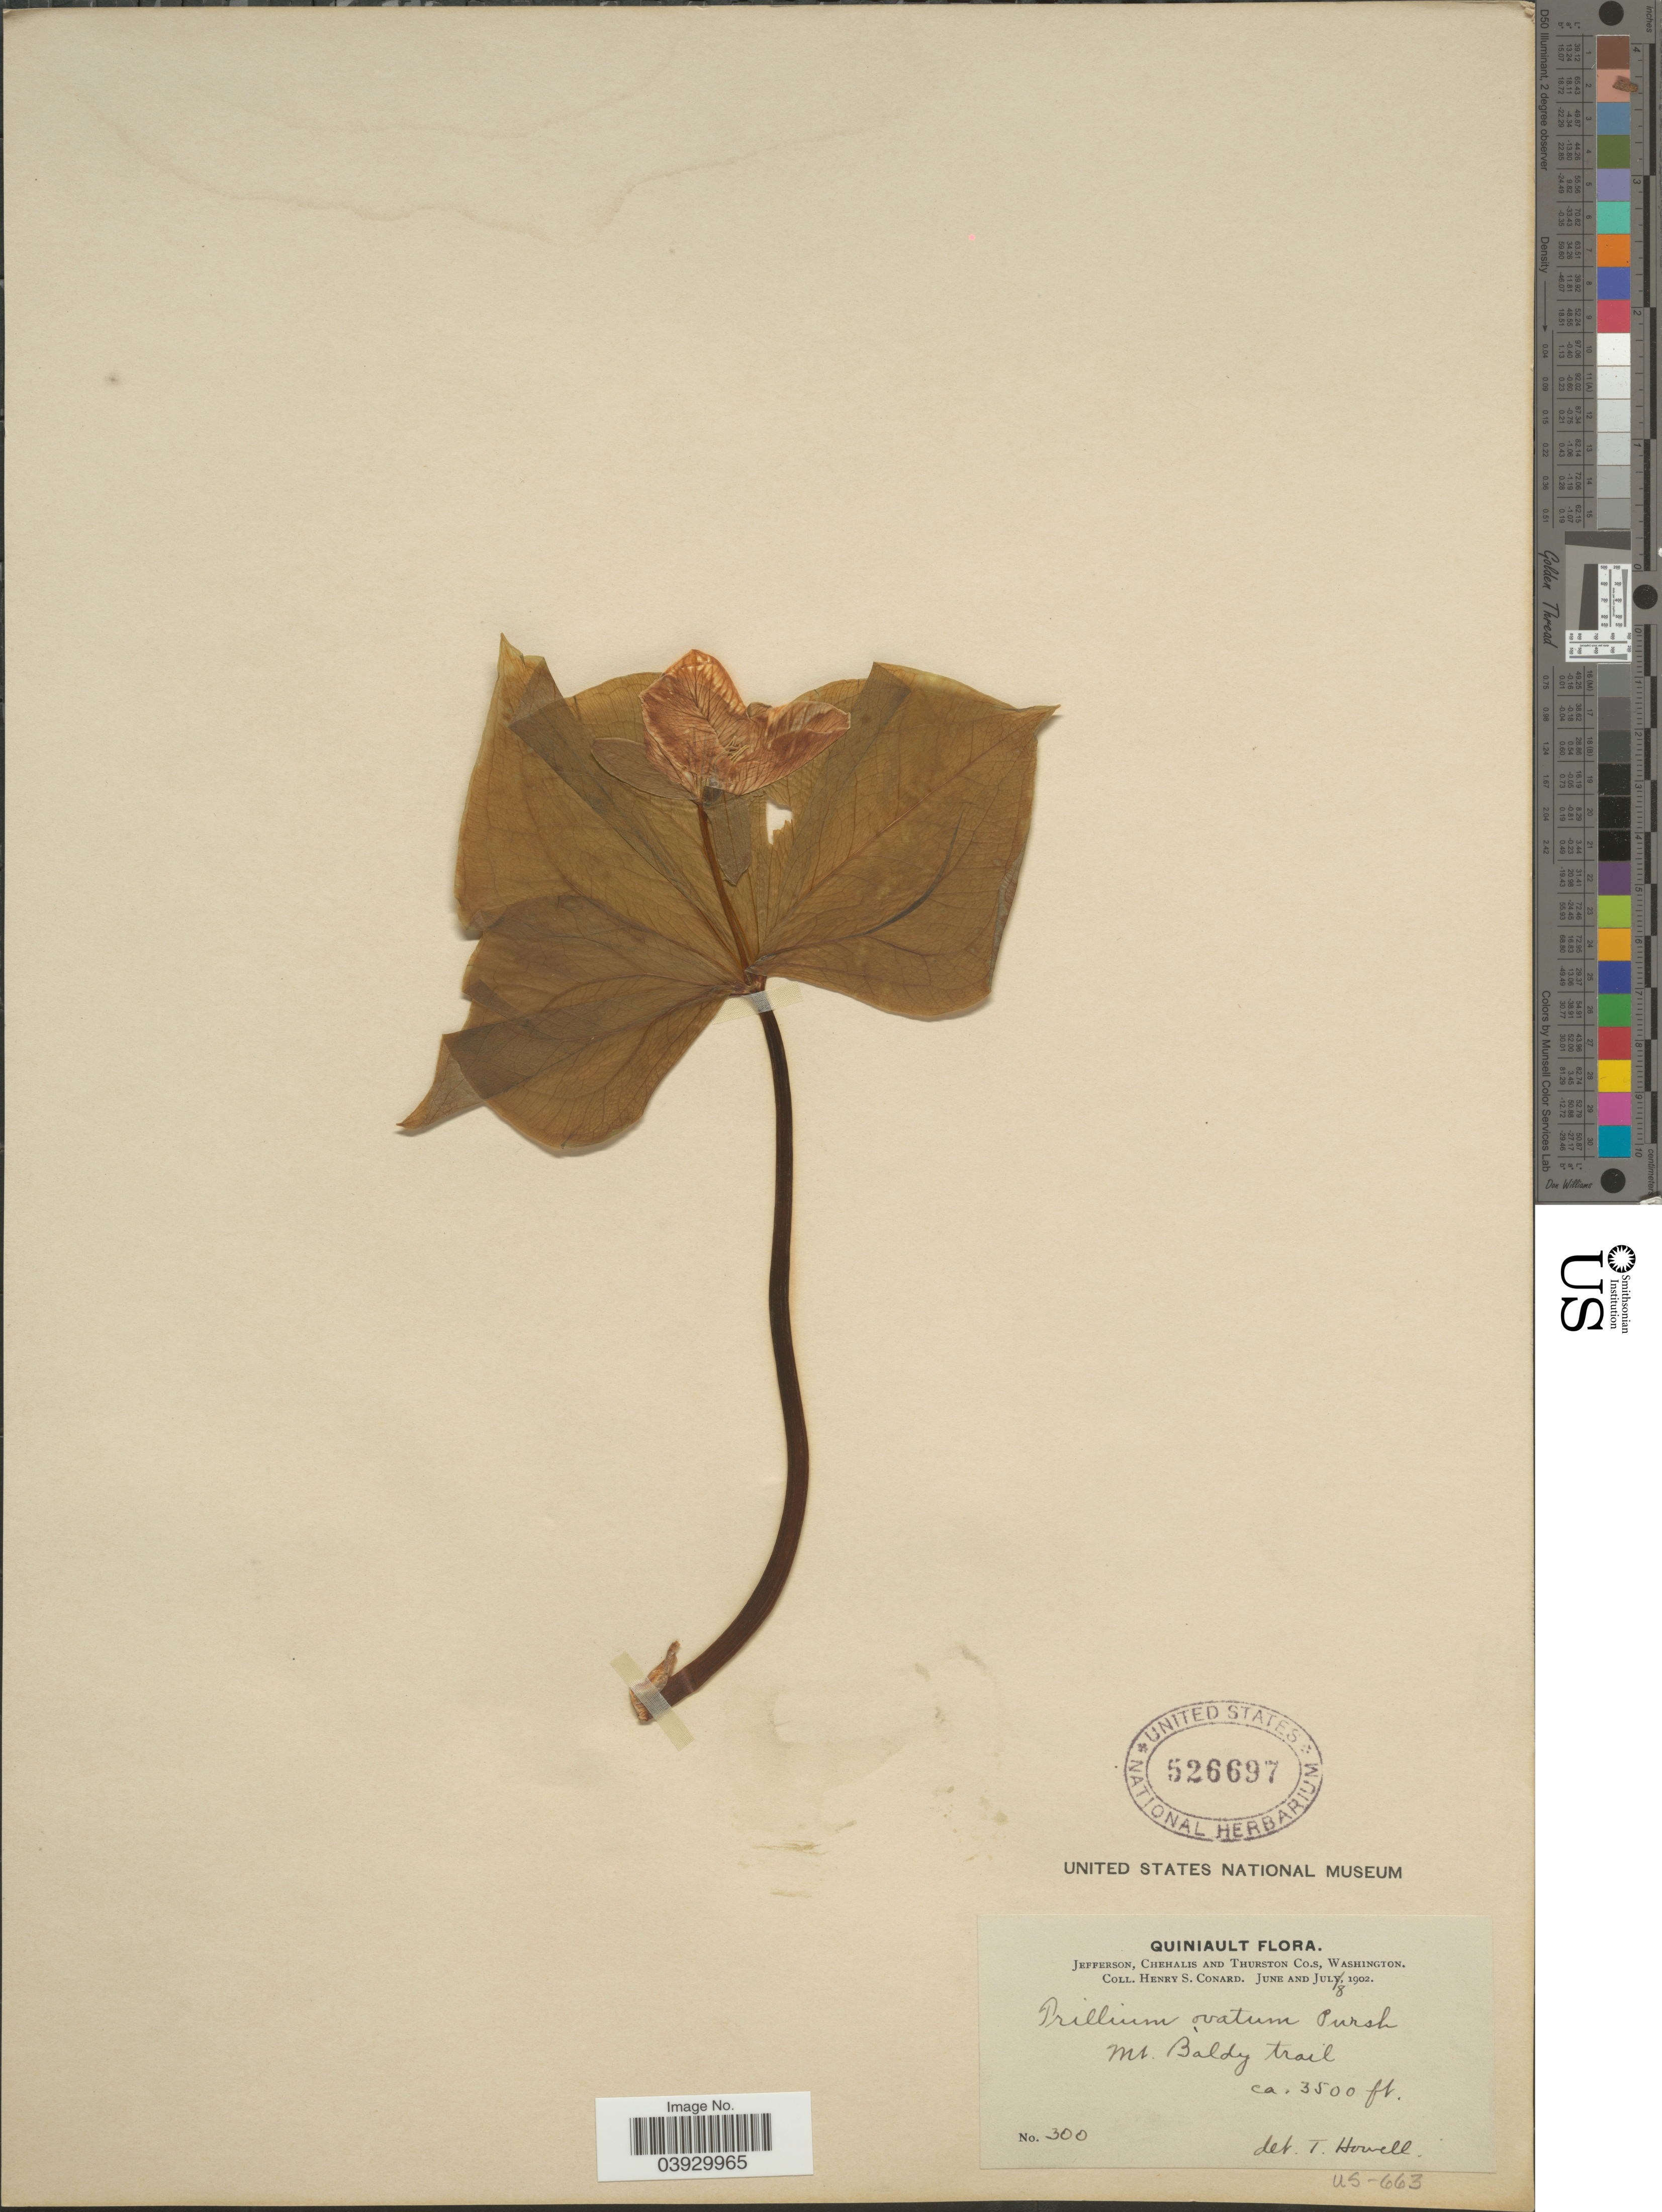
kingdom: Plantae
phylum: Tracheophyta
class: Liliopsida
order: Liliales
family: Melanthiaceae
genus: Trillium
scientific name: Trillium ovatum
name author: Pursh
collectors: H. S. Conard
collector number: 300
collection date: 1902-07-08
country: United States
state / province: Washington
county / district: Thurston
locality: Jefferson, Chehalis and Thurston Co.s, Mt. Baldy trail.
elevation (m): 1067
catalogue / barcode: US 526697